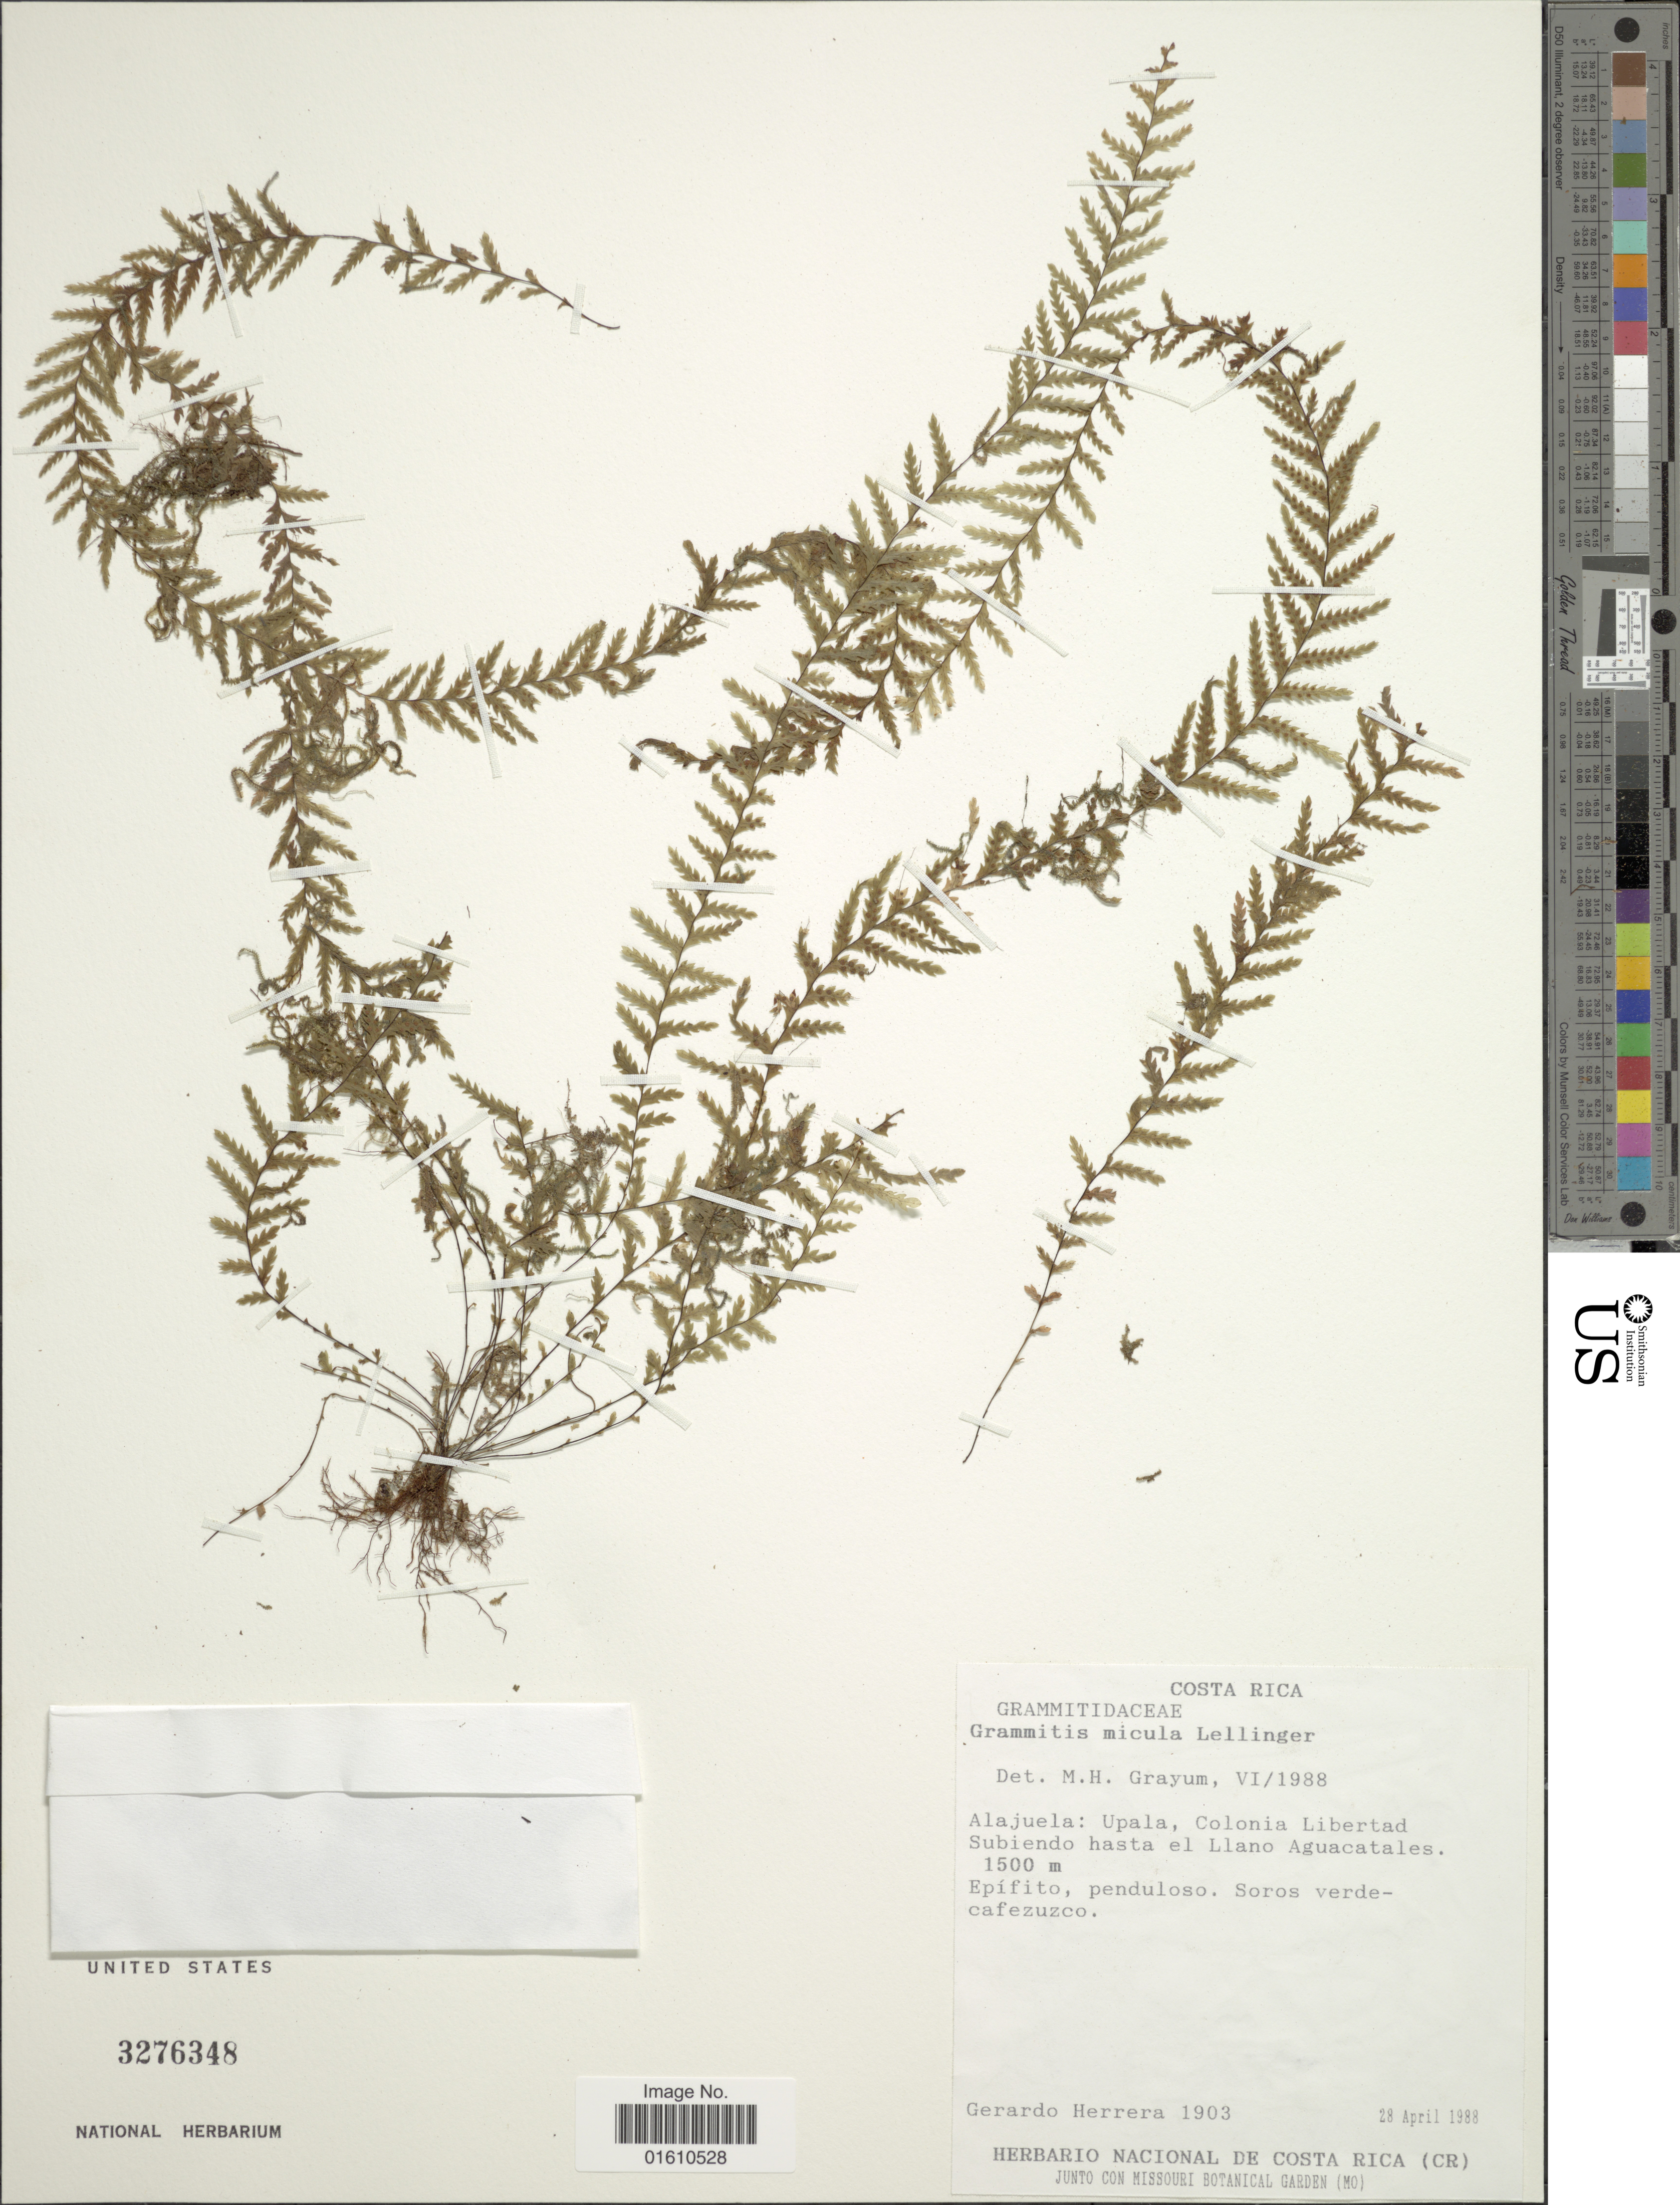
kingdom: Plantae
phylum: Tracheophyta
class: Polypodiopsida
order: Polypodiales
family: Polypodiaceae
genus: Lellingeria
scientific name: Lellingeria micula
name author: (Lellinger) Labiak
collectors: G. Herrera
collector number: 1903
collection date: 1988-04-28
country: Costa Rica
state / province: Alajuela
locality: Alajuela: Upala, Colonia Libertad Subiendo hasta el Llano Aguacatales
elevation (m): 1500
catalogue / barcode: US 3276348